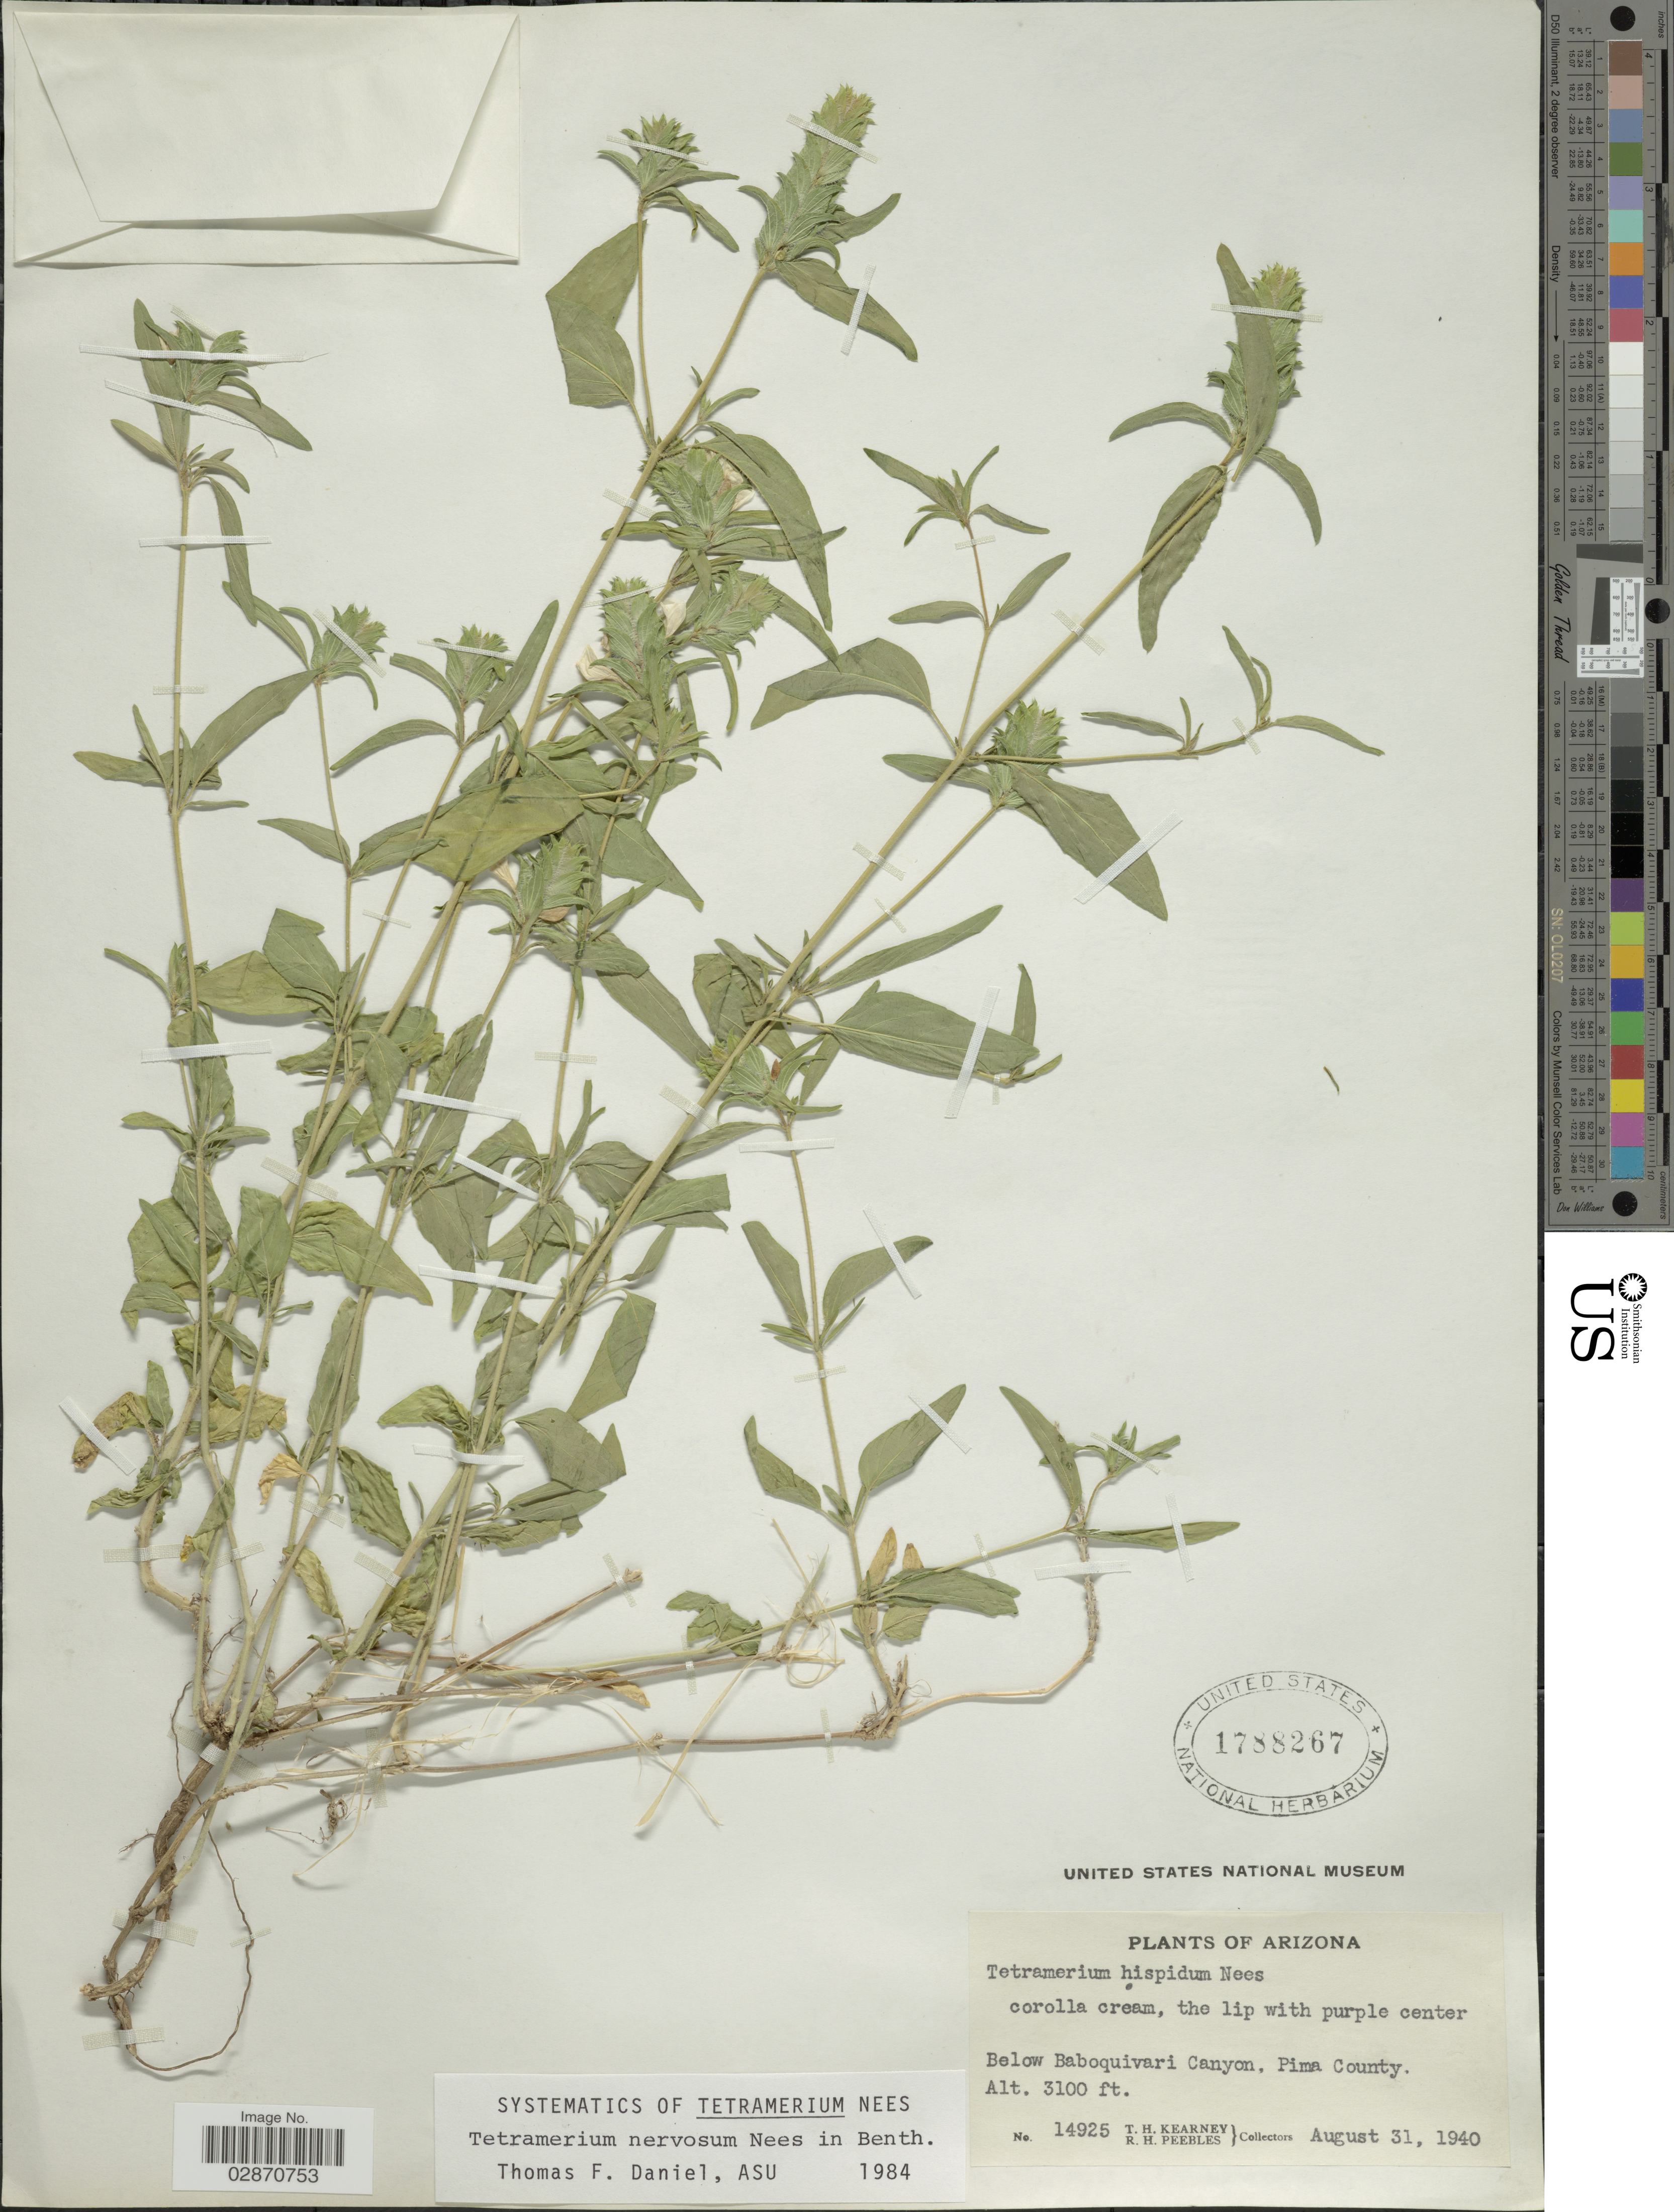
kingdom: Plantae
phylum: Tracheophyta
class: Magnoliopsida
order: Lamiales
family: Acanthaceae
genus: Tetramerium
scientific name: Tetramerium nervosum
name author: Nees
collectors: T. H. Kearney & R. H. Peebles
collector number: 14925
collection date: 1940-08-31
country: United States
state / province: Arizona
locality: Below Baboquivari Canyon, Pima County.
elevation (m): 945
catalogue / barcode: US 1788267